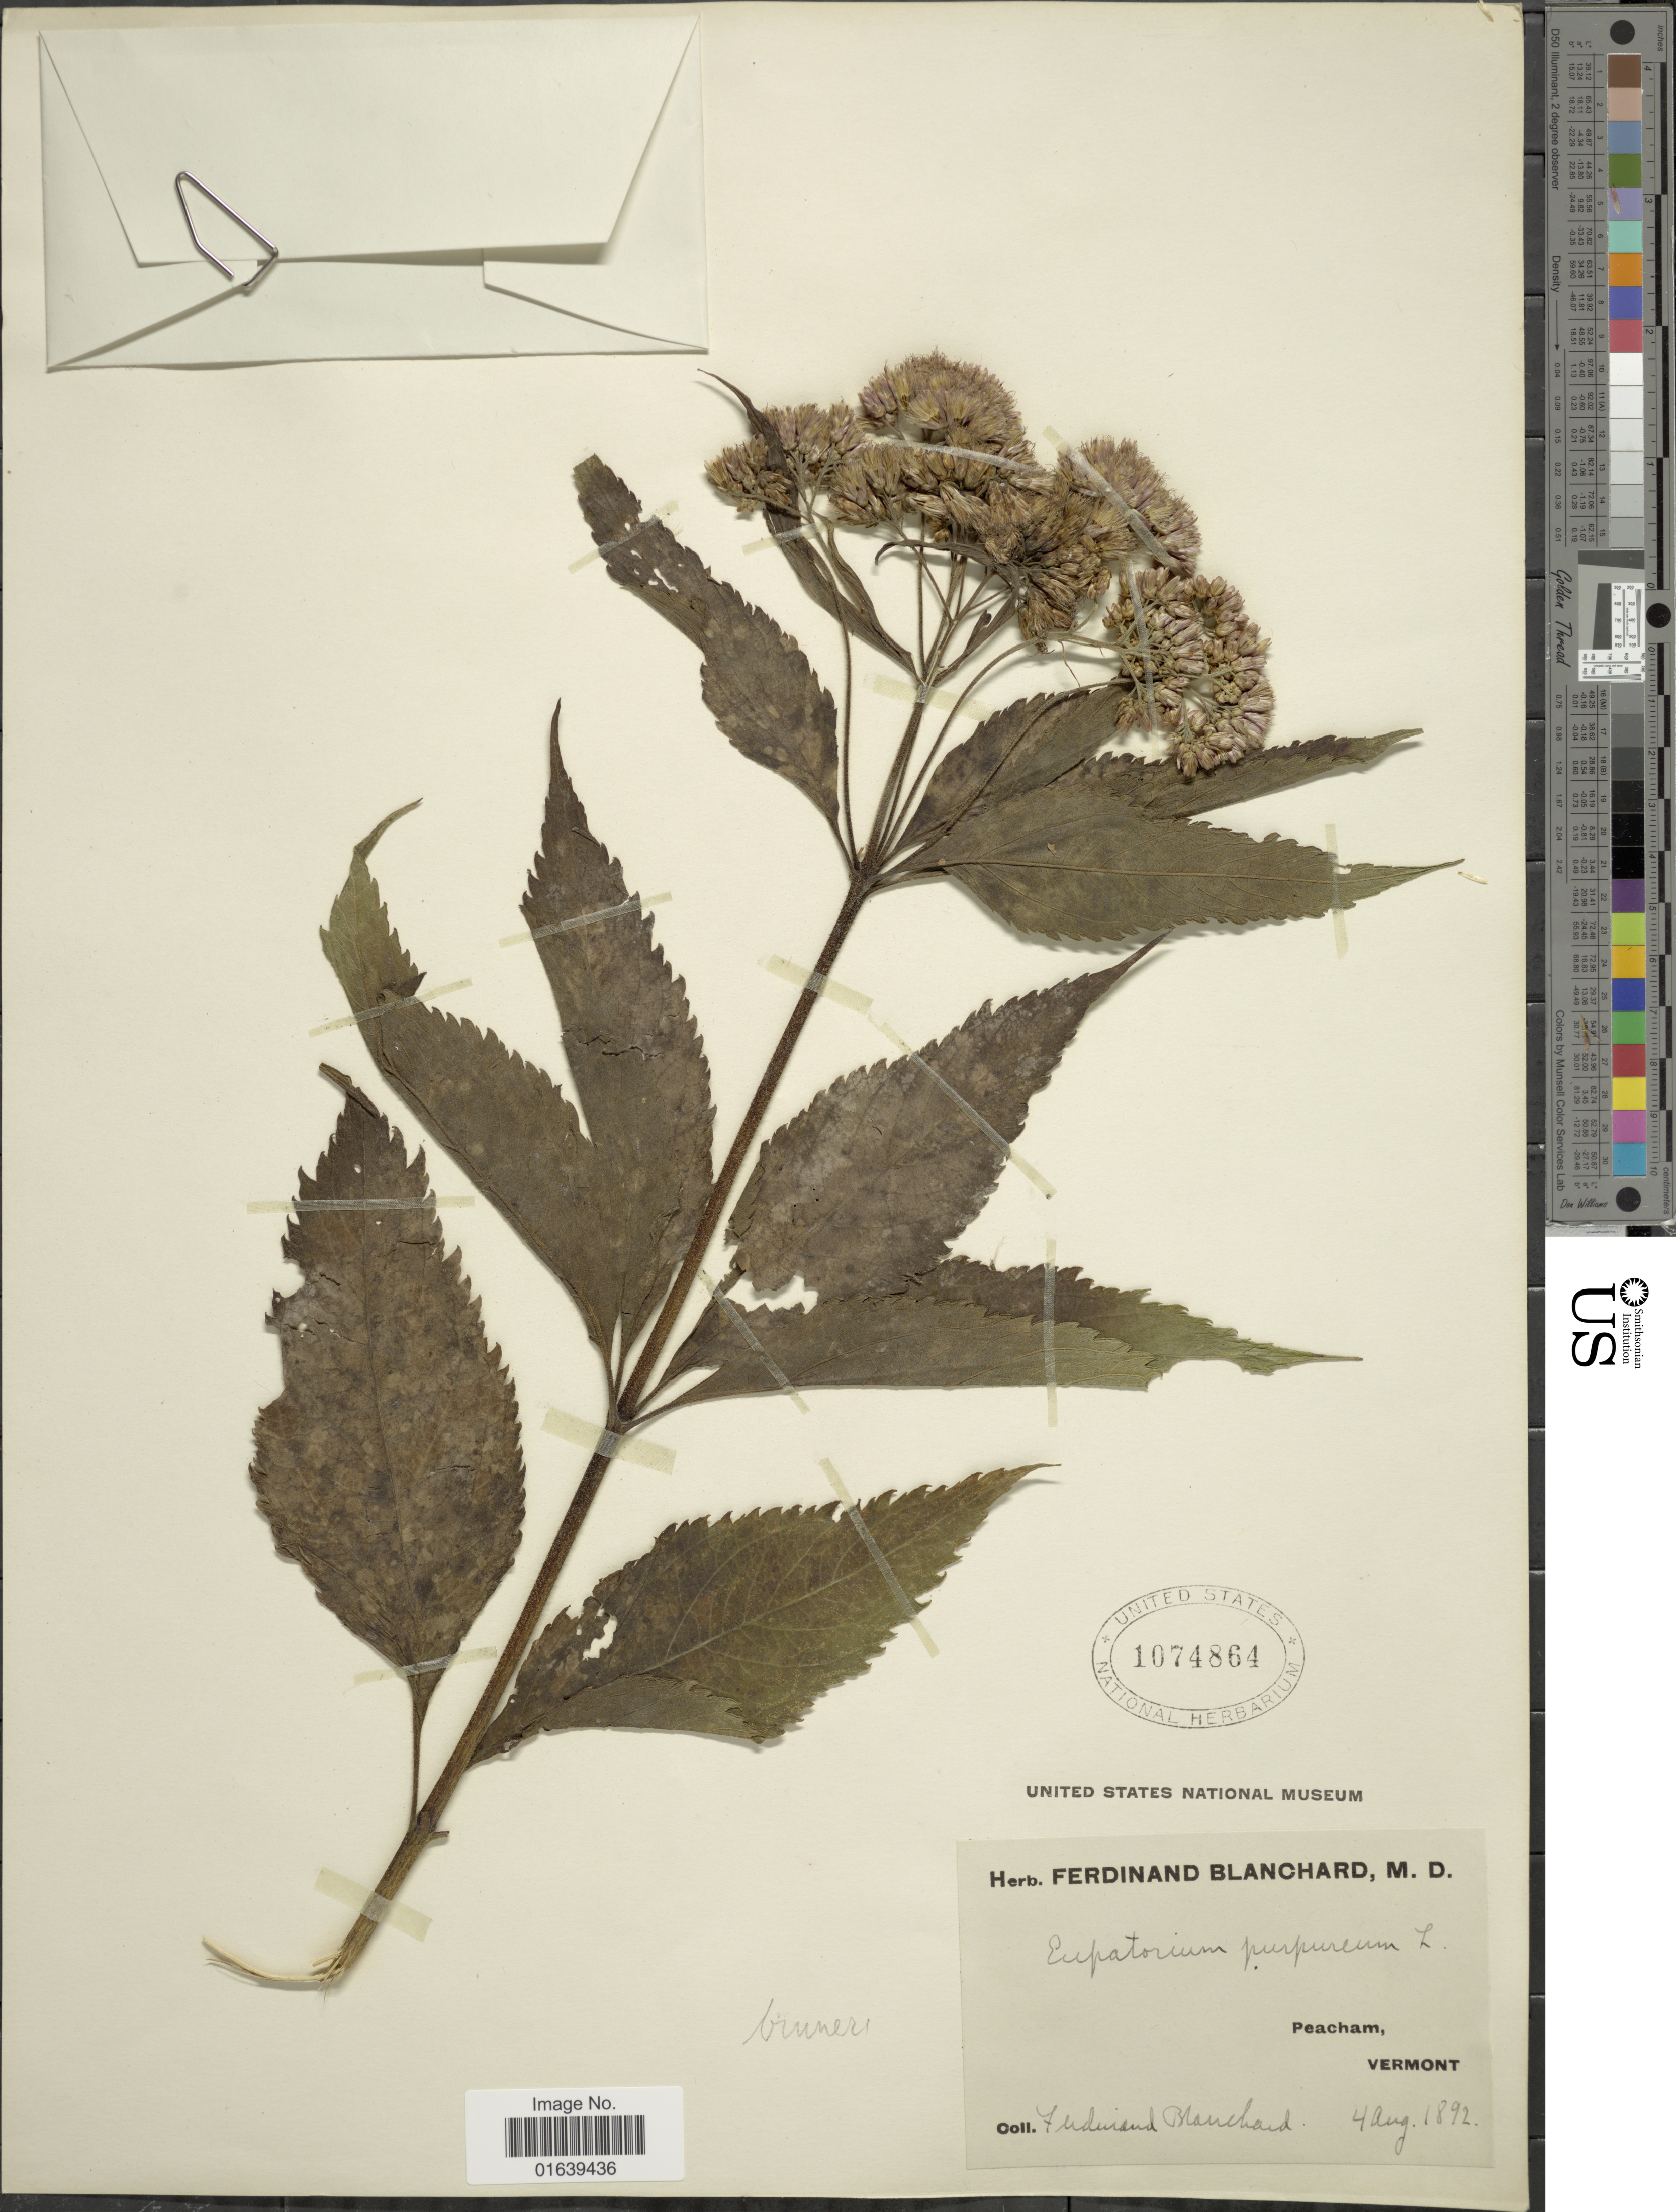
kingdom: Plantae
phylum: Tracheophyta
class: Magnoliopsida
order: Asterales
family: Asteraceae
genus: Eupatorium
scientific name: Eupatorium maculatum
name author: L.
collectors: F. Blanchard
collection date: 1892-08-04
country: United States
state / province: Vermont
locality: Peacham, Vermont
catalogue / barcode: US 1074864